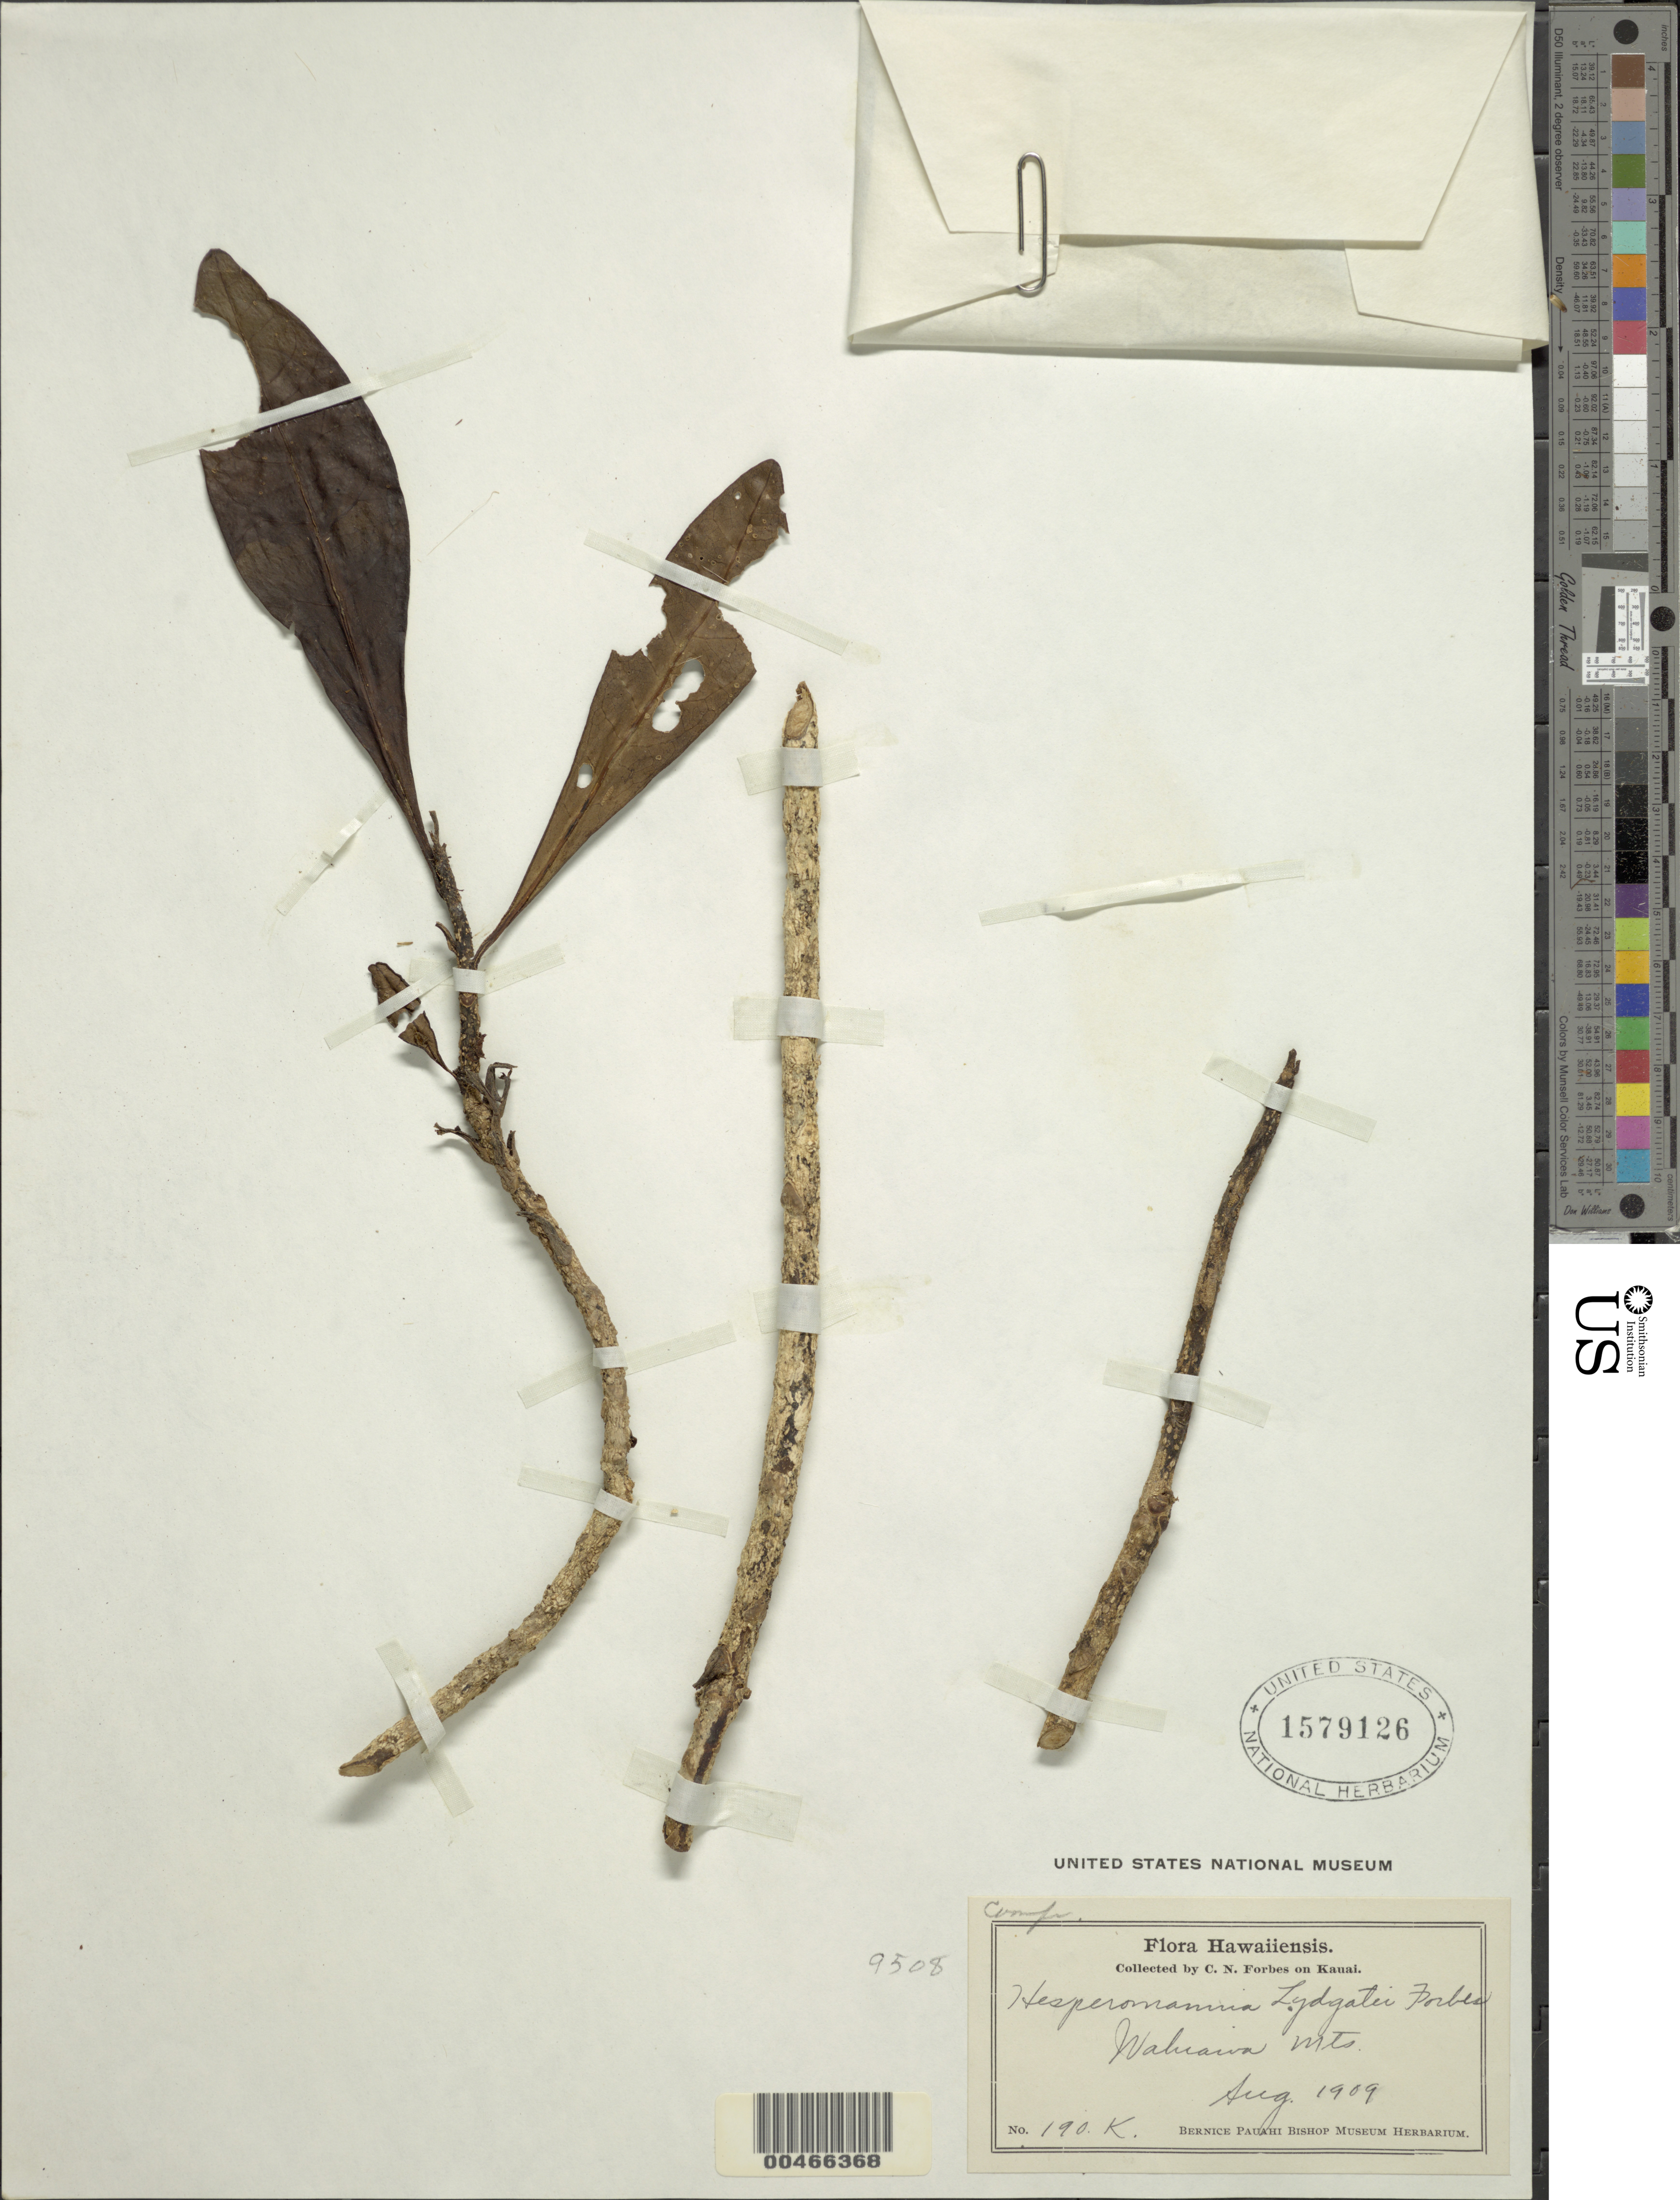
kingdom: Plantae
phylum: Tracheophyta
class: Magnoliopsida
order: Asterales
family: Asteraceae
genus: Hesperomannia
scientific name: Hesperomannia lydgatei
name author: Forbes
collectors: C. N. Forbes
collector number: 190.K.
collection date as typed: Aug 1909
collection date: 1909-08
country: United States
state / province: Hawaii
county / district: Kauai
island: Kaua'i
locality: Wahiawa Mts.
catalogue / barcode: US 1579126